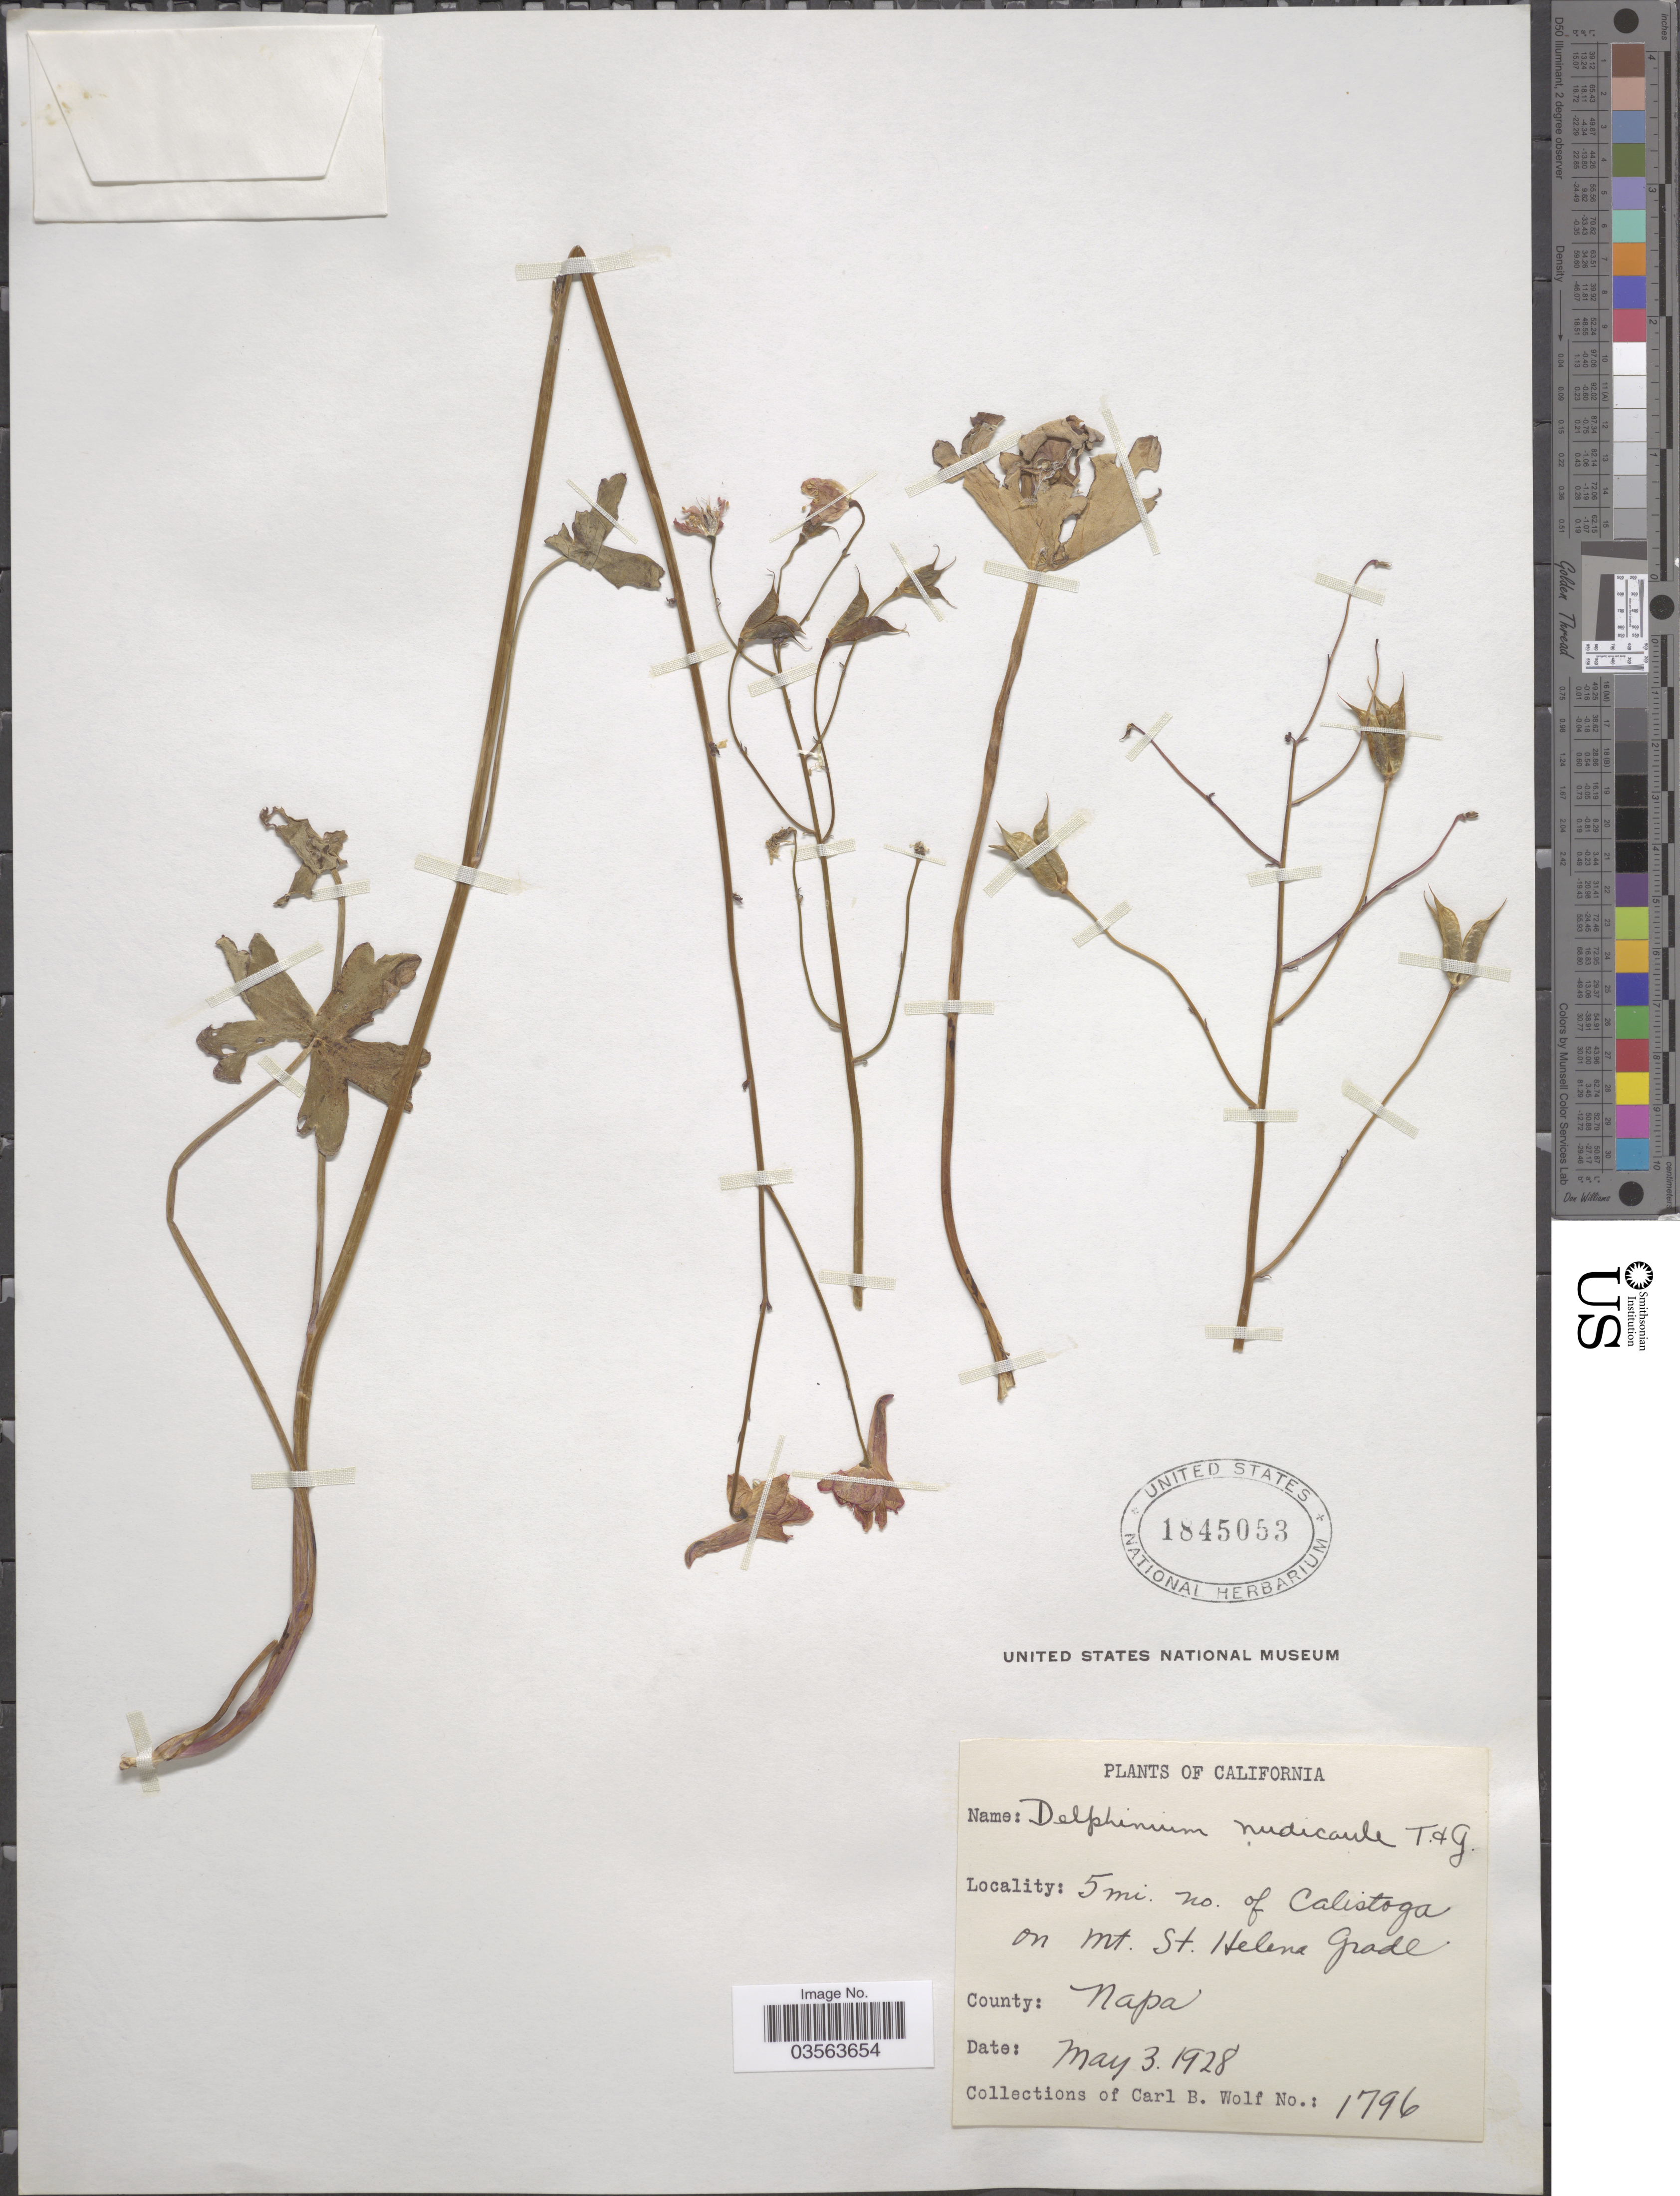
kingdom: Plantae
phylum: Tracheophyta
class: Magnoliopsida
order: Ranunculales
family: Ranunculaceae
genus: Delphinium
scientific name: Delphinium nudicaule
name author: Torr. & A. Gray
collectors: C. B. Wolf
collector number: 1796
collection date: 1928-05-03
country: United States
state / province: California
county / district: Napa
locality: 5 mi. no. of Calistoga on mt. St. Helena Grade. County: Napa.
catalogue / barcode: US 1845053